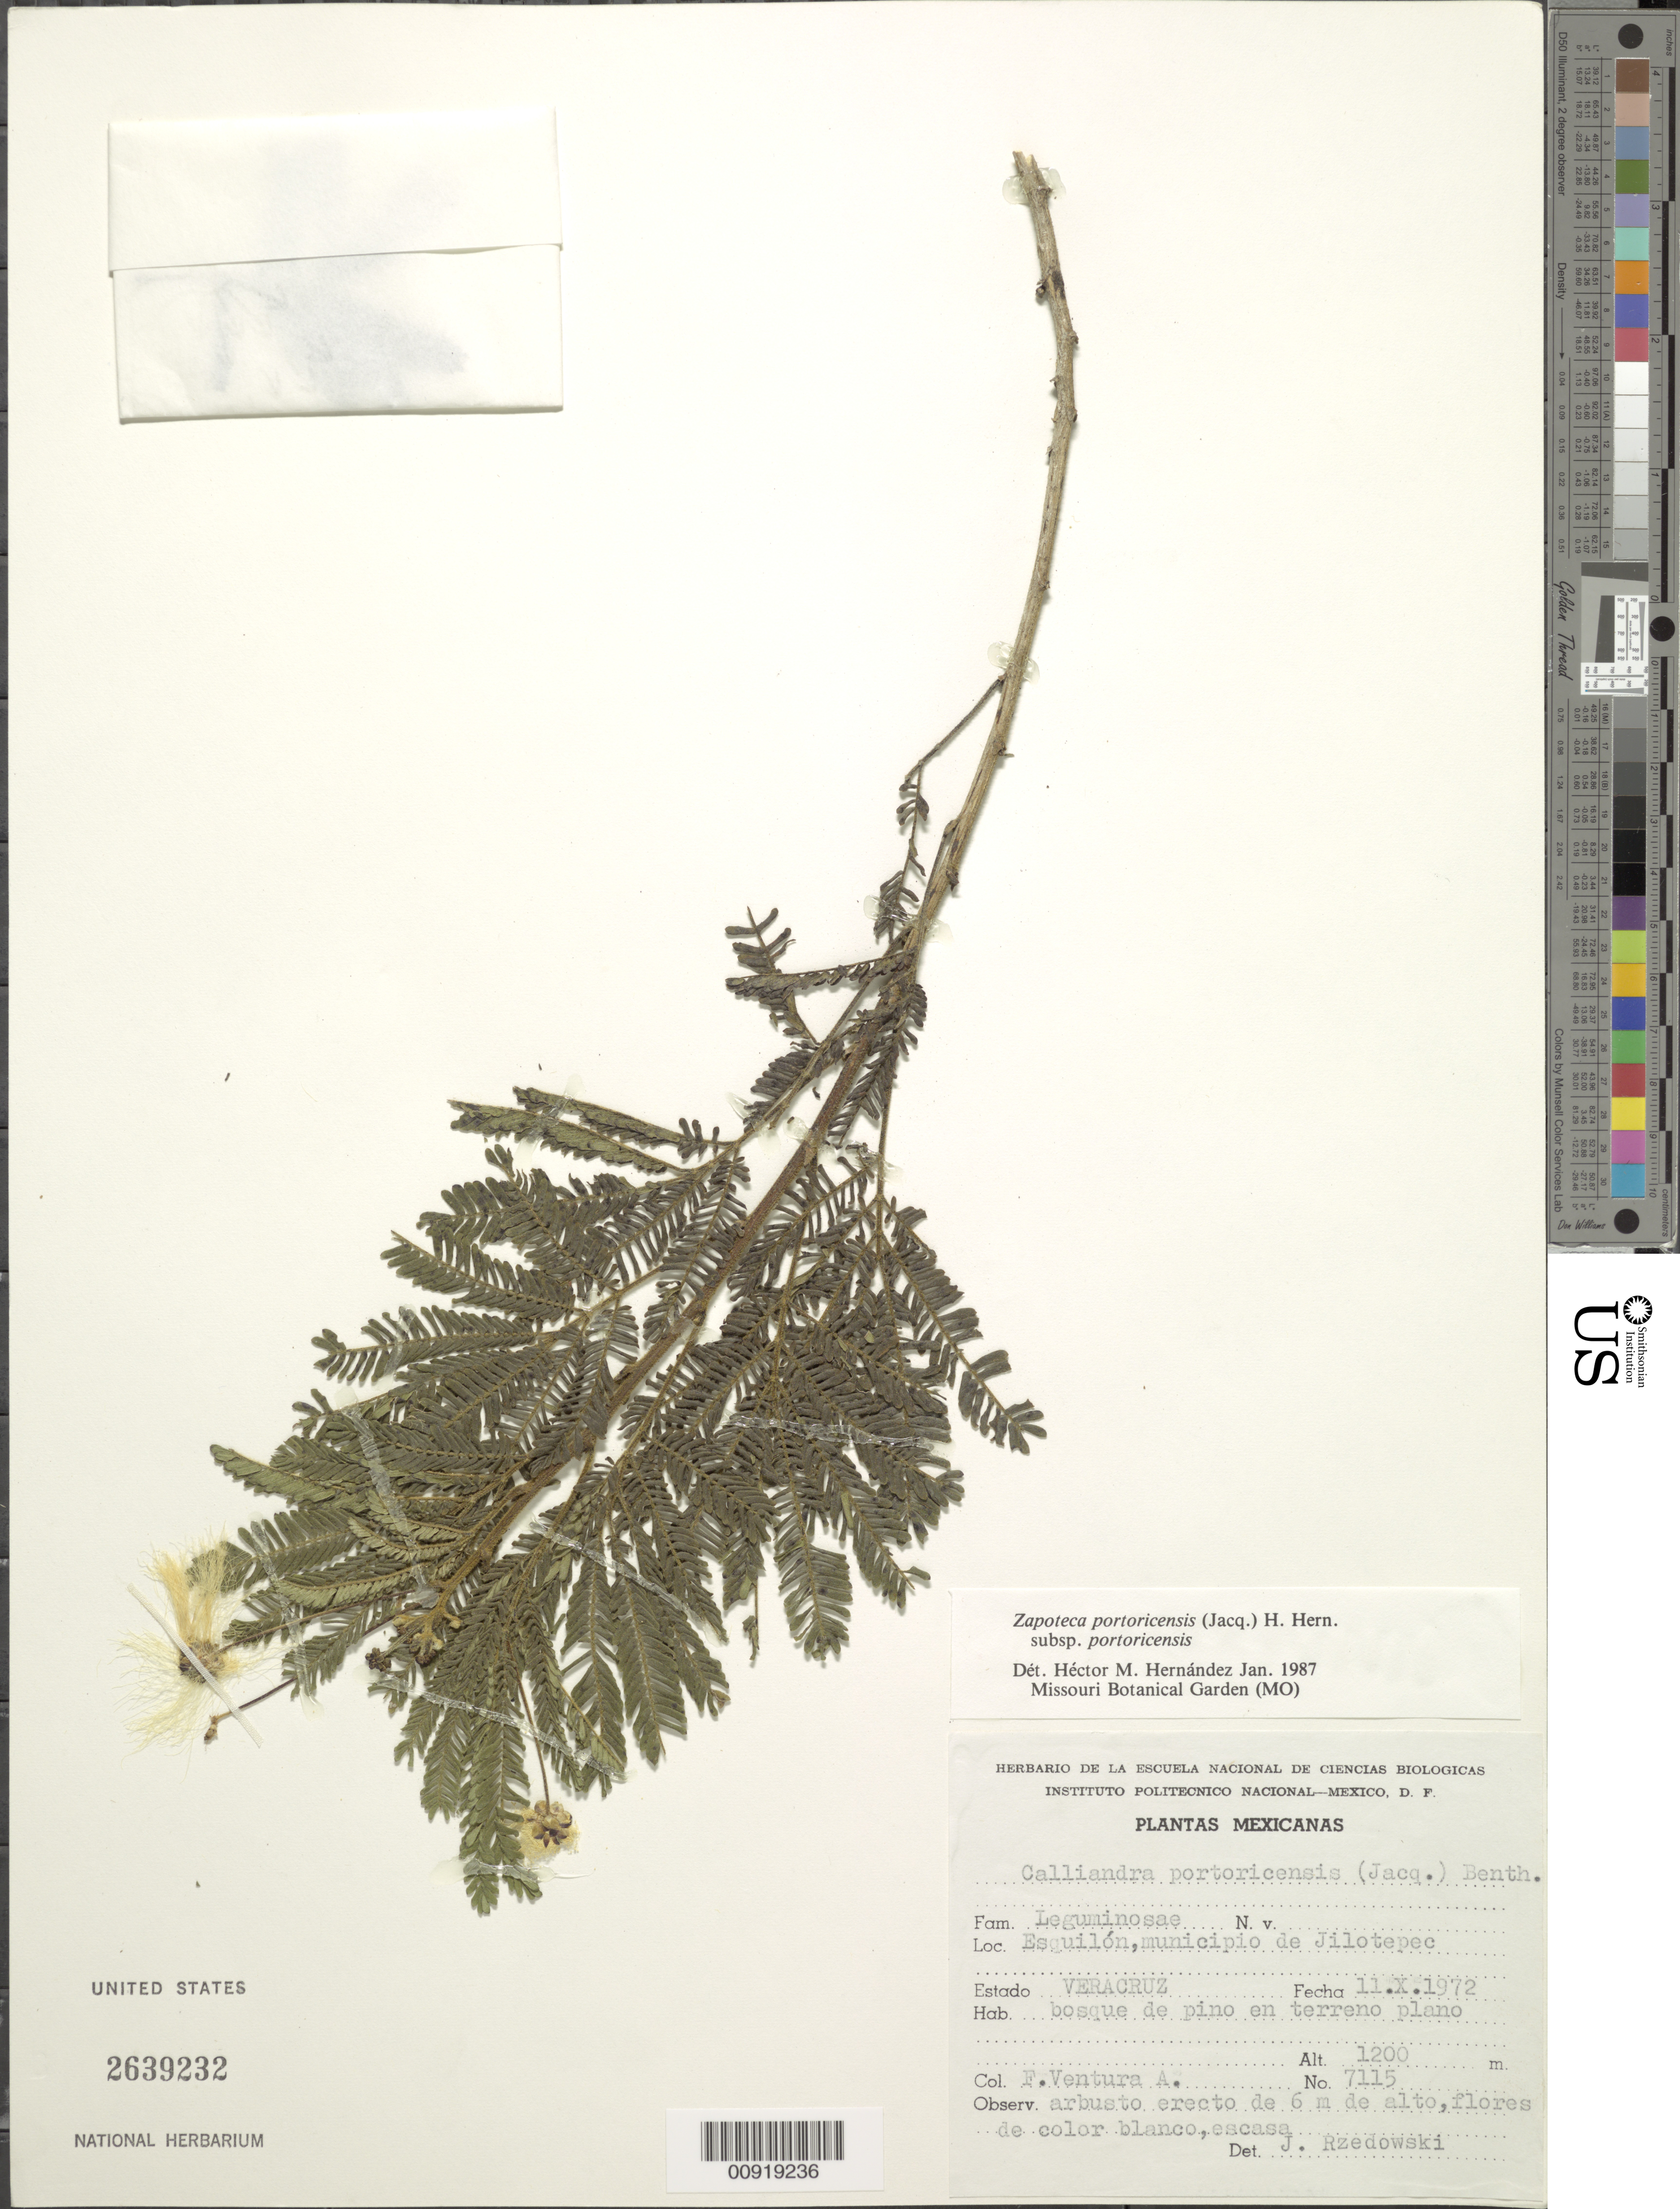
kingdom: Plantae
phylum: Tracheophyta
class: Magnoliopsida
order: Fabales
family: Fabaceae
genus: Zapoteca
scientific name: Zapoteca portoricensis subsp. portoricensis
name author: (Jacq.) H.M. Hern.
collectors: F. Ventura A.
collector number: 7115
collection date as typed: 11 Oct 1972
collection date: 1972-10-11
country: Mexico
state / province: Veracruz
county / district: Jilotepec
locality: Esquilón, municipio de Jilotepec, Veracruz.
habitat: Bosque de pino en terreno plano.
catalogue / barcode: US 2639232